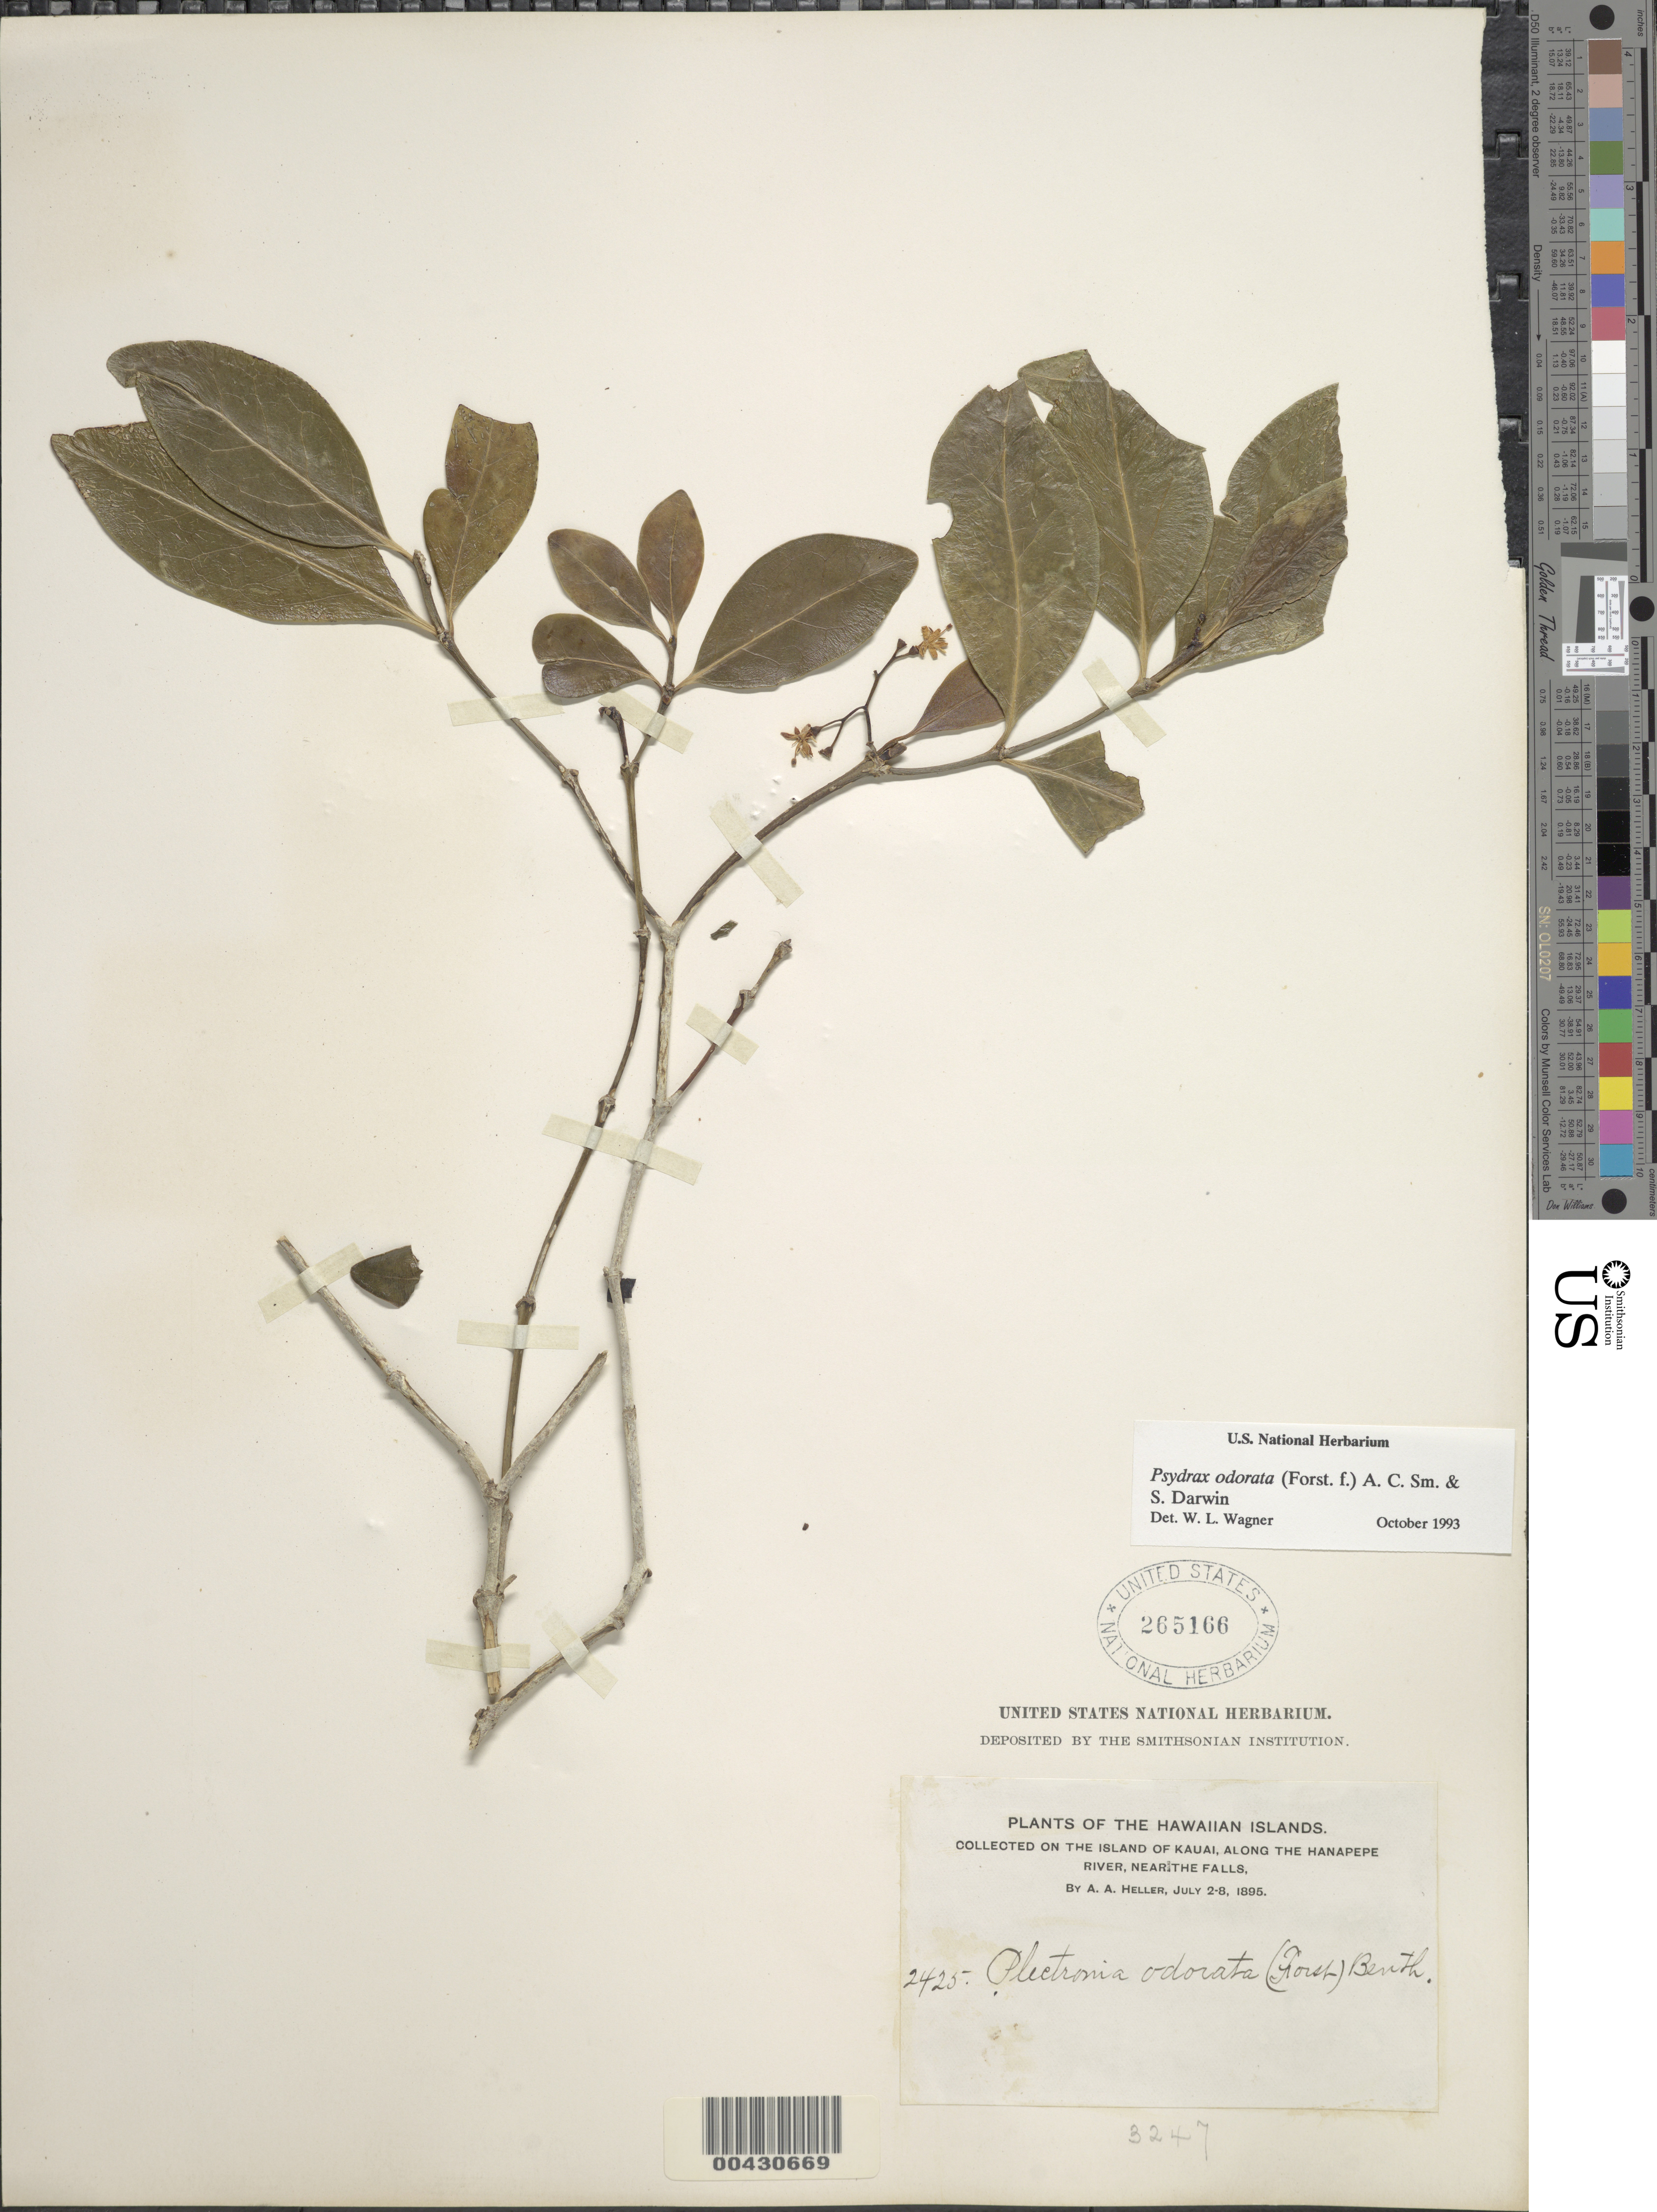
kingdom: Plantae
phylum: Tracheophyta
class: Magnoliopsida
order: Gentianales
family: Rubiaceae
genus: Psydrax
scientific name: Psydrax odorata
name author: (G. Forst.) A.C. Sm. & S.P. Darwin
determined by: Wagner, W. L., (BOT), Smithsonian Institution - National Museum of Natural History (UNITED STATES)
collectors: A. A. Heller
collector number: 3247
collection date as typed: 2 Jul 1895 to 8 Jul 1895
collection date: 1895-07-02/1895-07-08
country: United States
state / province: Hawaii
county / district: Kauai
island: Kaua'i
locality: Along the Hanapepe River, near the falls.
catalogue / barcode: US 265166